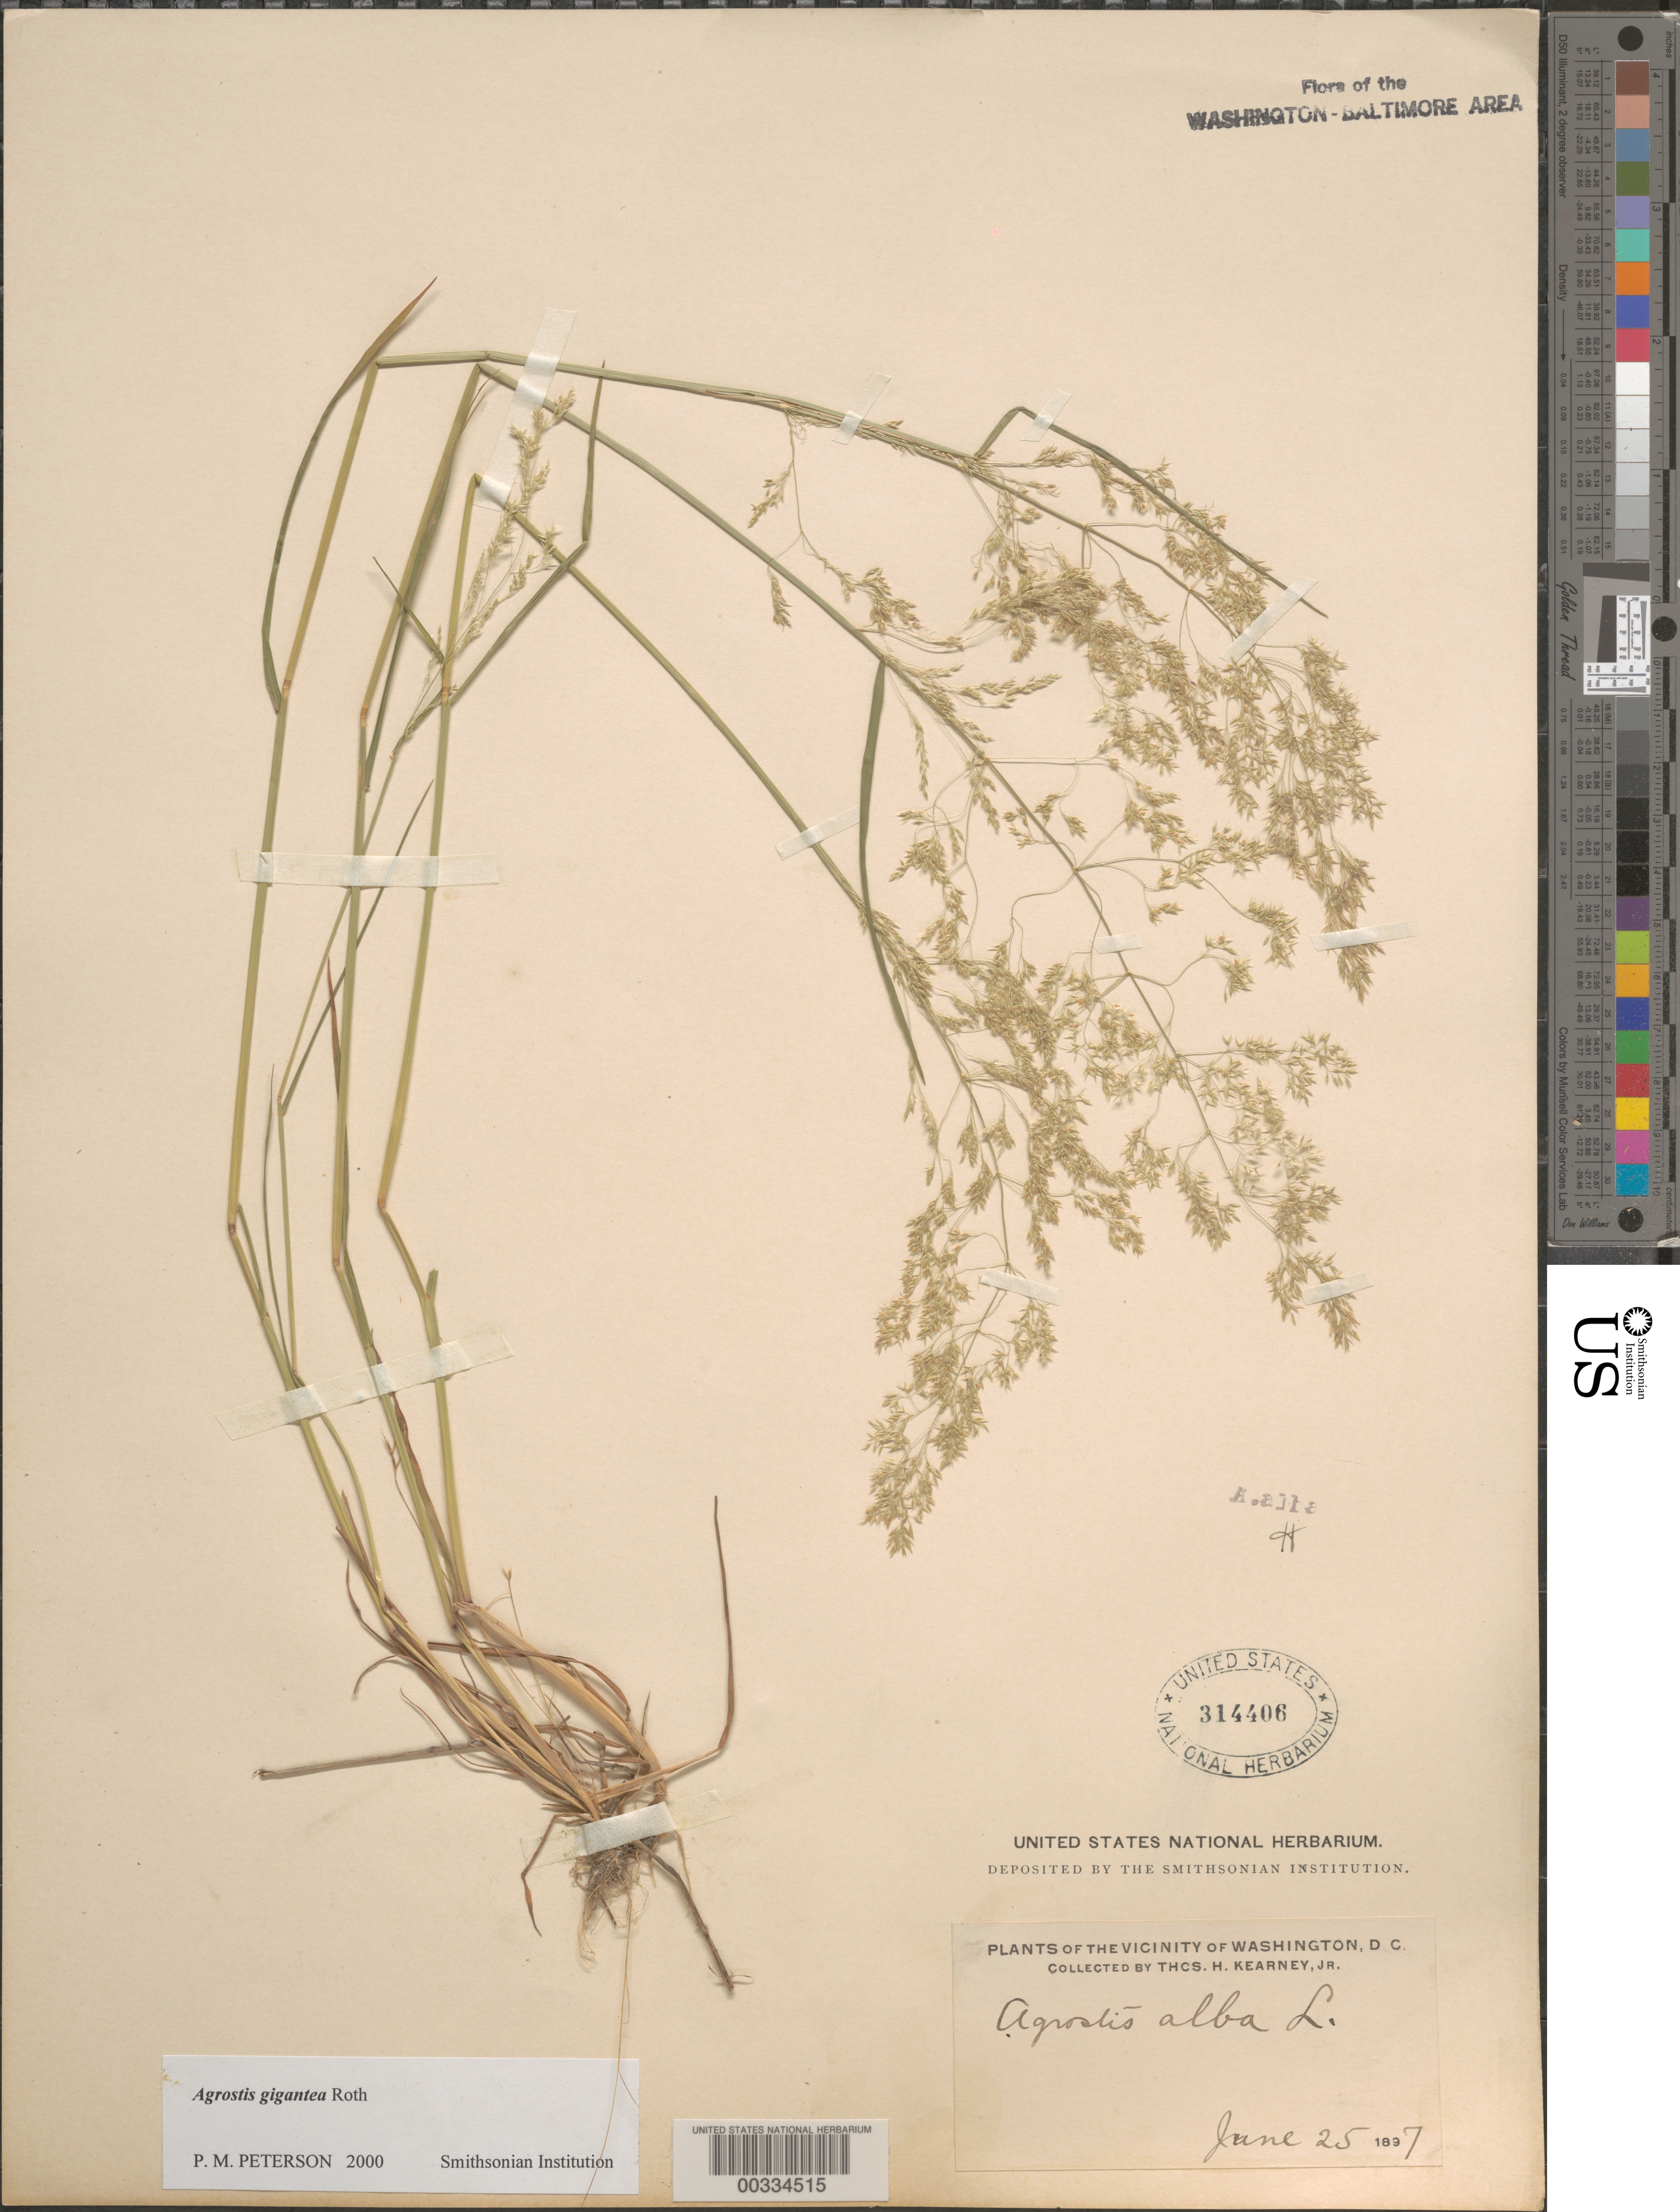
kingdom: Plantae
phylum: Tracheophyta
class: Liliopsida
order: Poales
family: Poaceae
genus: Agrostis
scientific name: Agrostis gigantea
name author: Roth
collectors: T. H. Kearney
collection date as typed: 25 Jun 1897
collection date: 1897-06-25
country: United States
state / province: District of Columbia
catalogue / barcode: US 314406